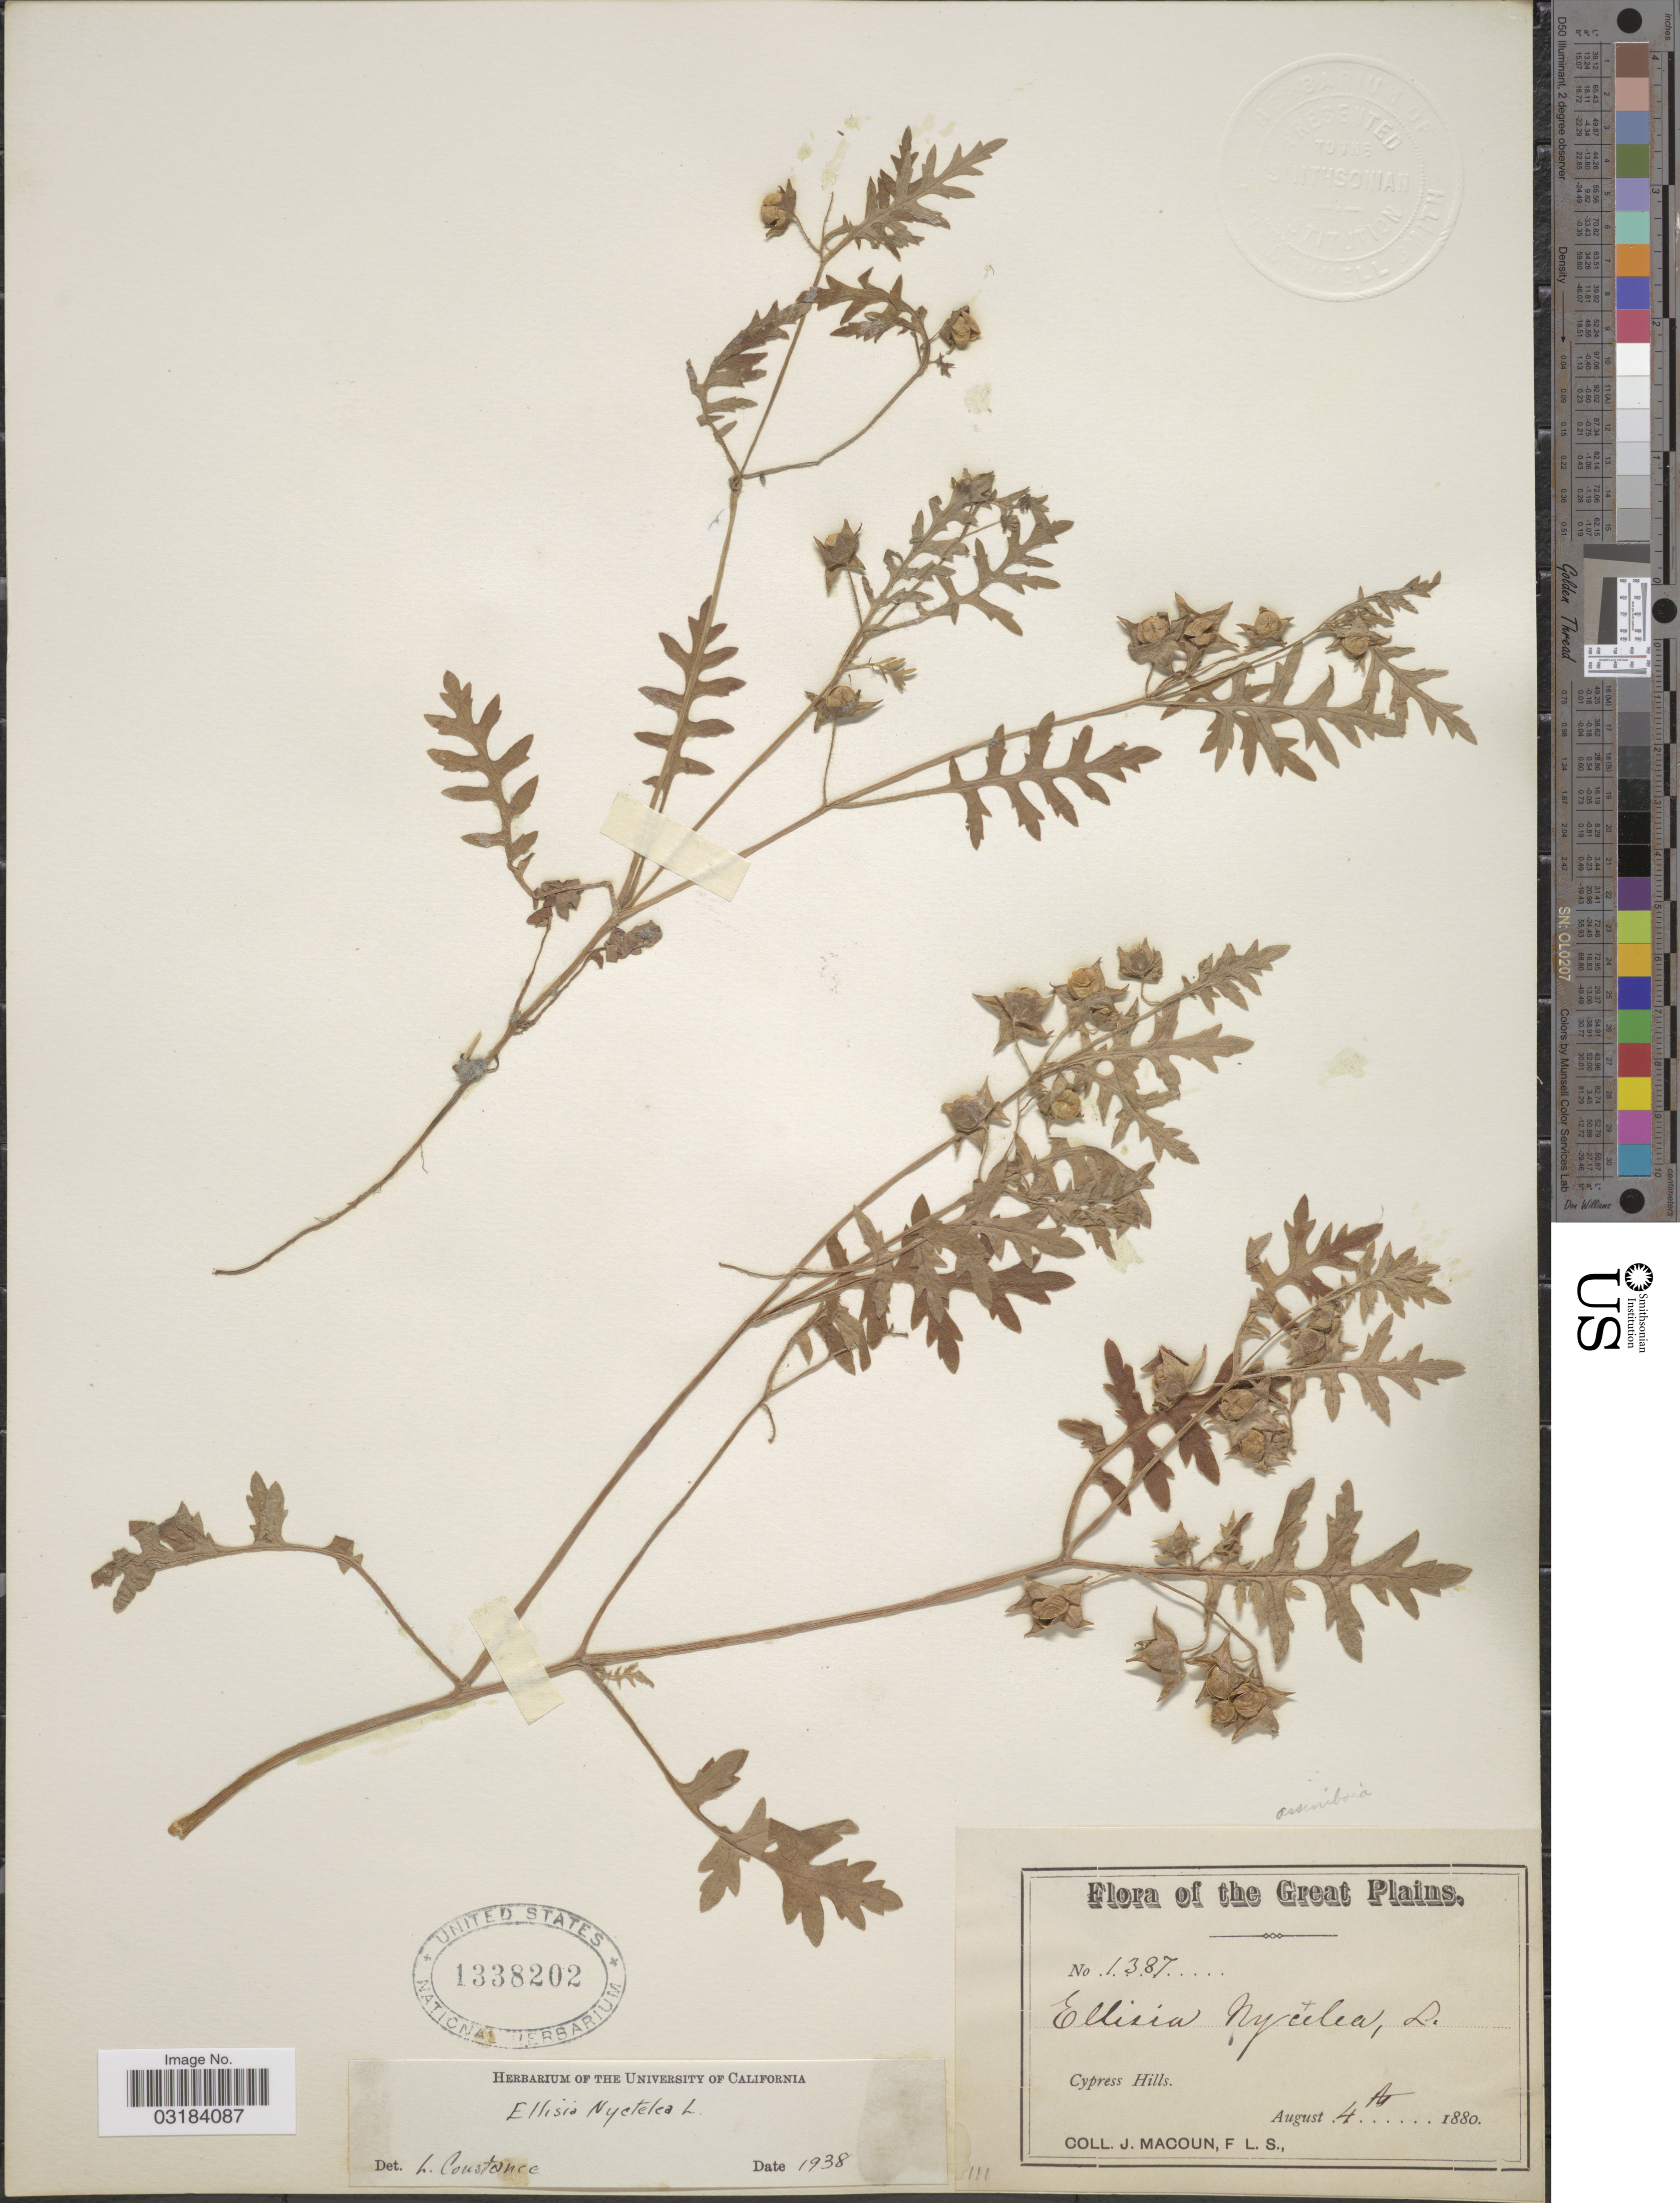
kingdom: Plantae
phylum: Tracheophyta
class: Magnoliopsida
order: Boraginales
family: Hydrophyllaceae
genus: Ellisia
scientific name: Ellisia nyctelea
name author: L.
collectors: J. Macoun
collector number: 1387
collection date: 1880-08-04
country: Canada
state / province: Northwest Territories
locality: The Great Plains. Cypress Hills.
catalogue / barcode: US 1338202